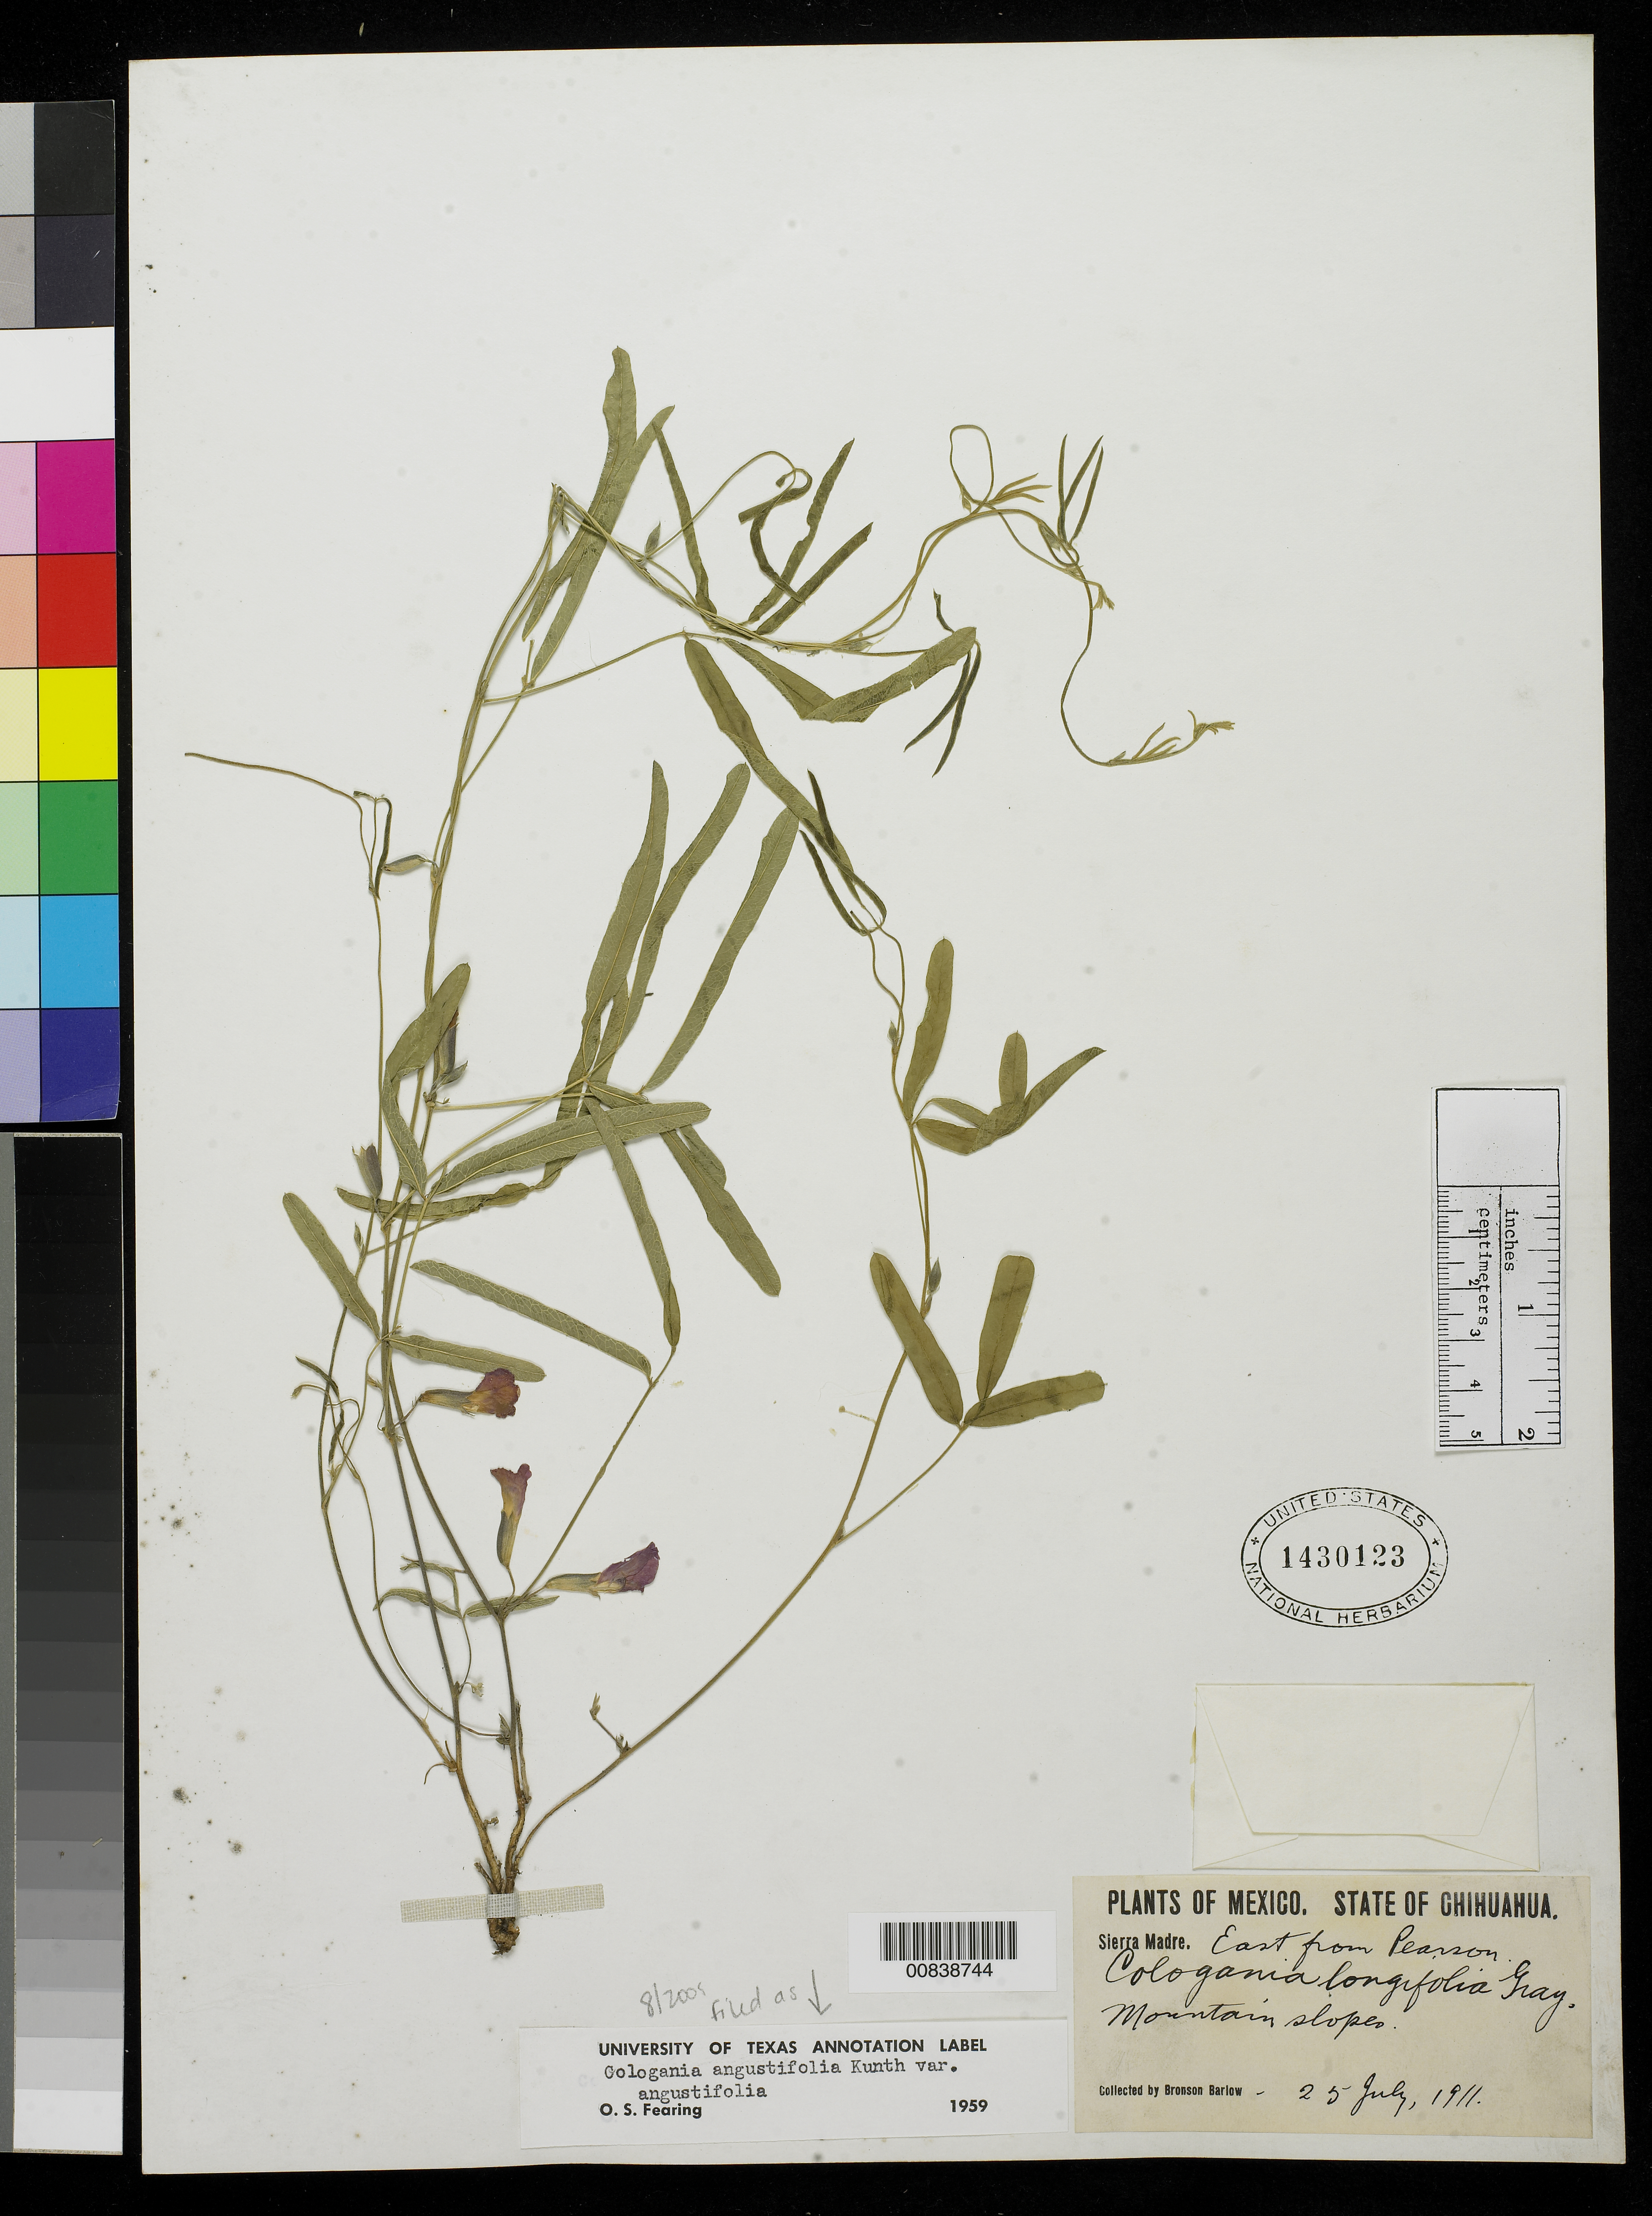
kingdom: Plantae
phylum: Tracheophyta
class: Magnoliopsida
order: Fabales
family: Fabaceae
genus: Cologania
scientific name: Cologania angustifolia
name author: Kunth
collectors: Barlow, B.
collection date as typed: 25 Jul 1911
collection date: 1911-07-25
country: Mexico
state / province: Chihuahua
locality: Mountain slopes East from Pearson. Sierra Madre, Chihuahua.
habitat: Mountain slopes.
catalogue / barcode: US 1430123